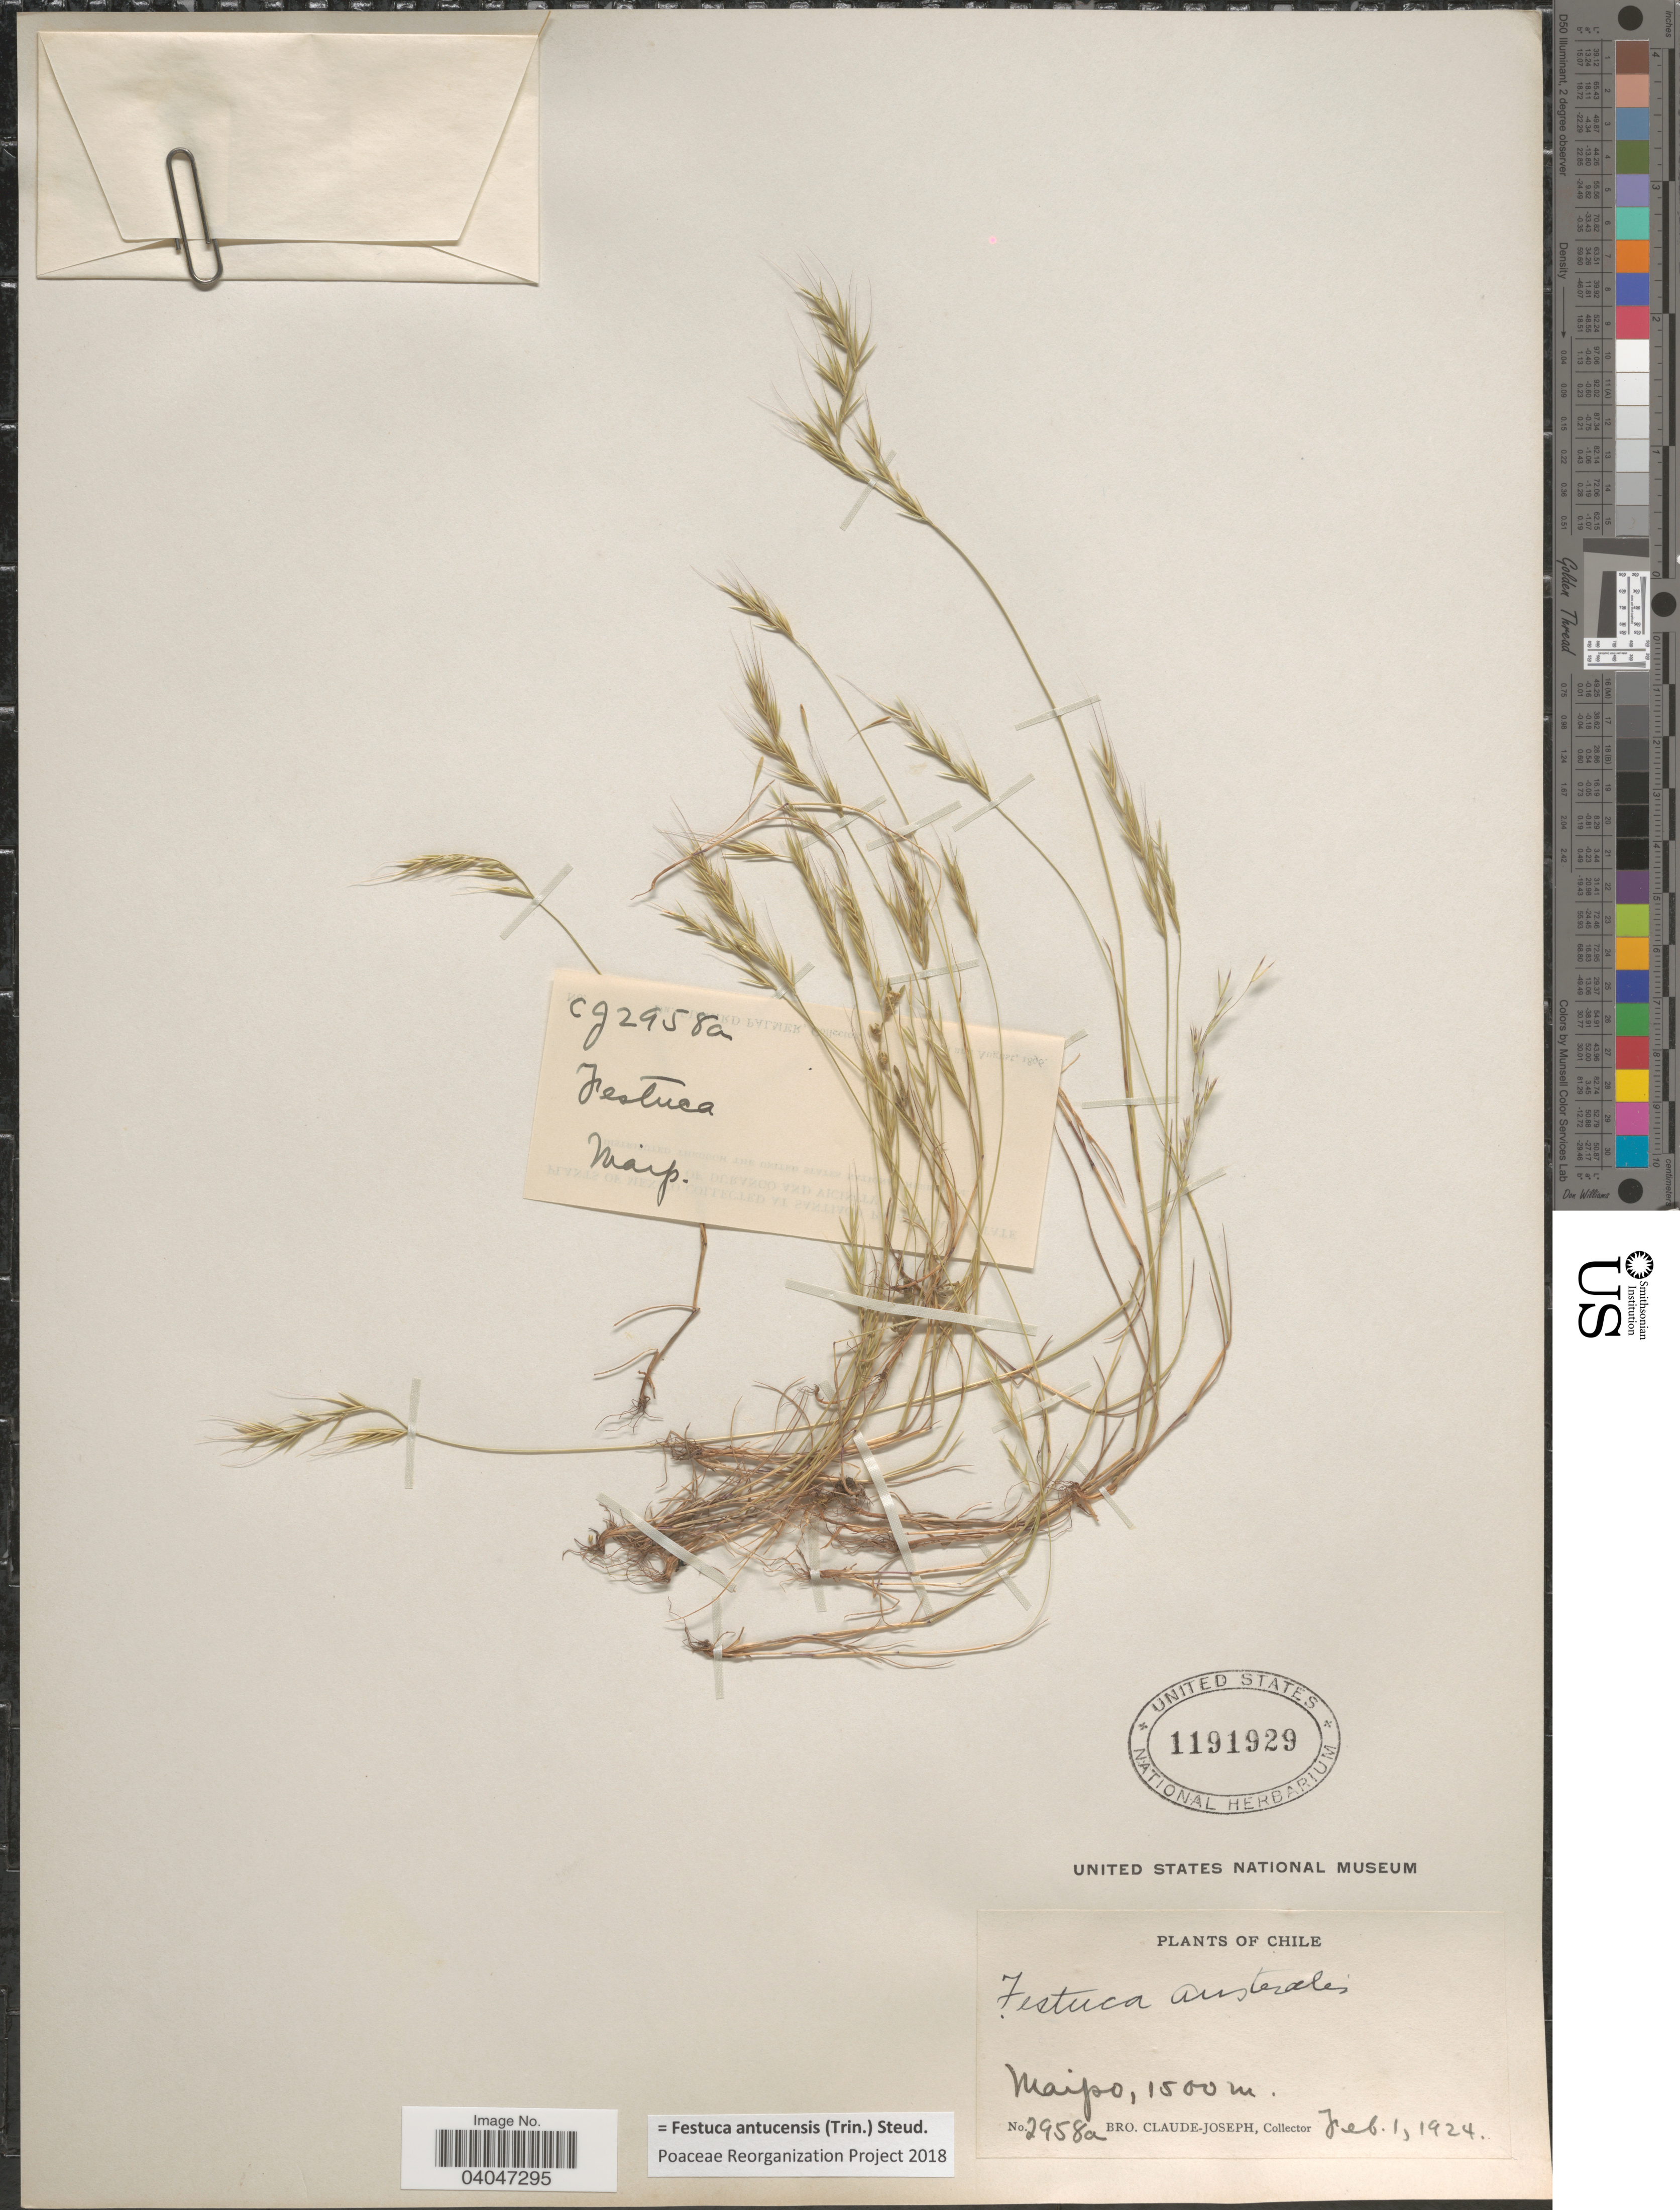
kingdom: Plantae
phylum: Tracheophyta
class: Liliopsida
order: Poales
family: Poaceae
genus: Festuca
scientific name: Festuca antucensis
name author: (Trin.) Steud.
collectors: Bro. Claude-Joseph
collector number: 2958a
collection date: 1924-02-01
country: Chile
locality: Maipo.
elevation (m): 1500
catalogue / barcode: US 1191929